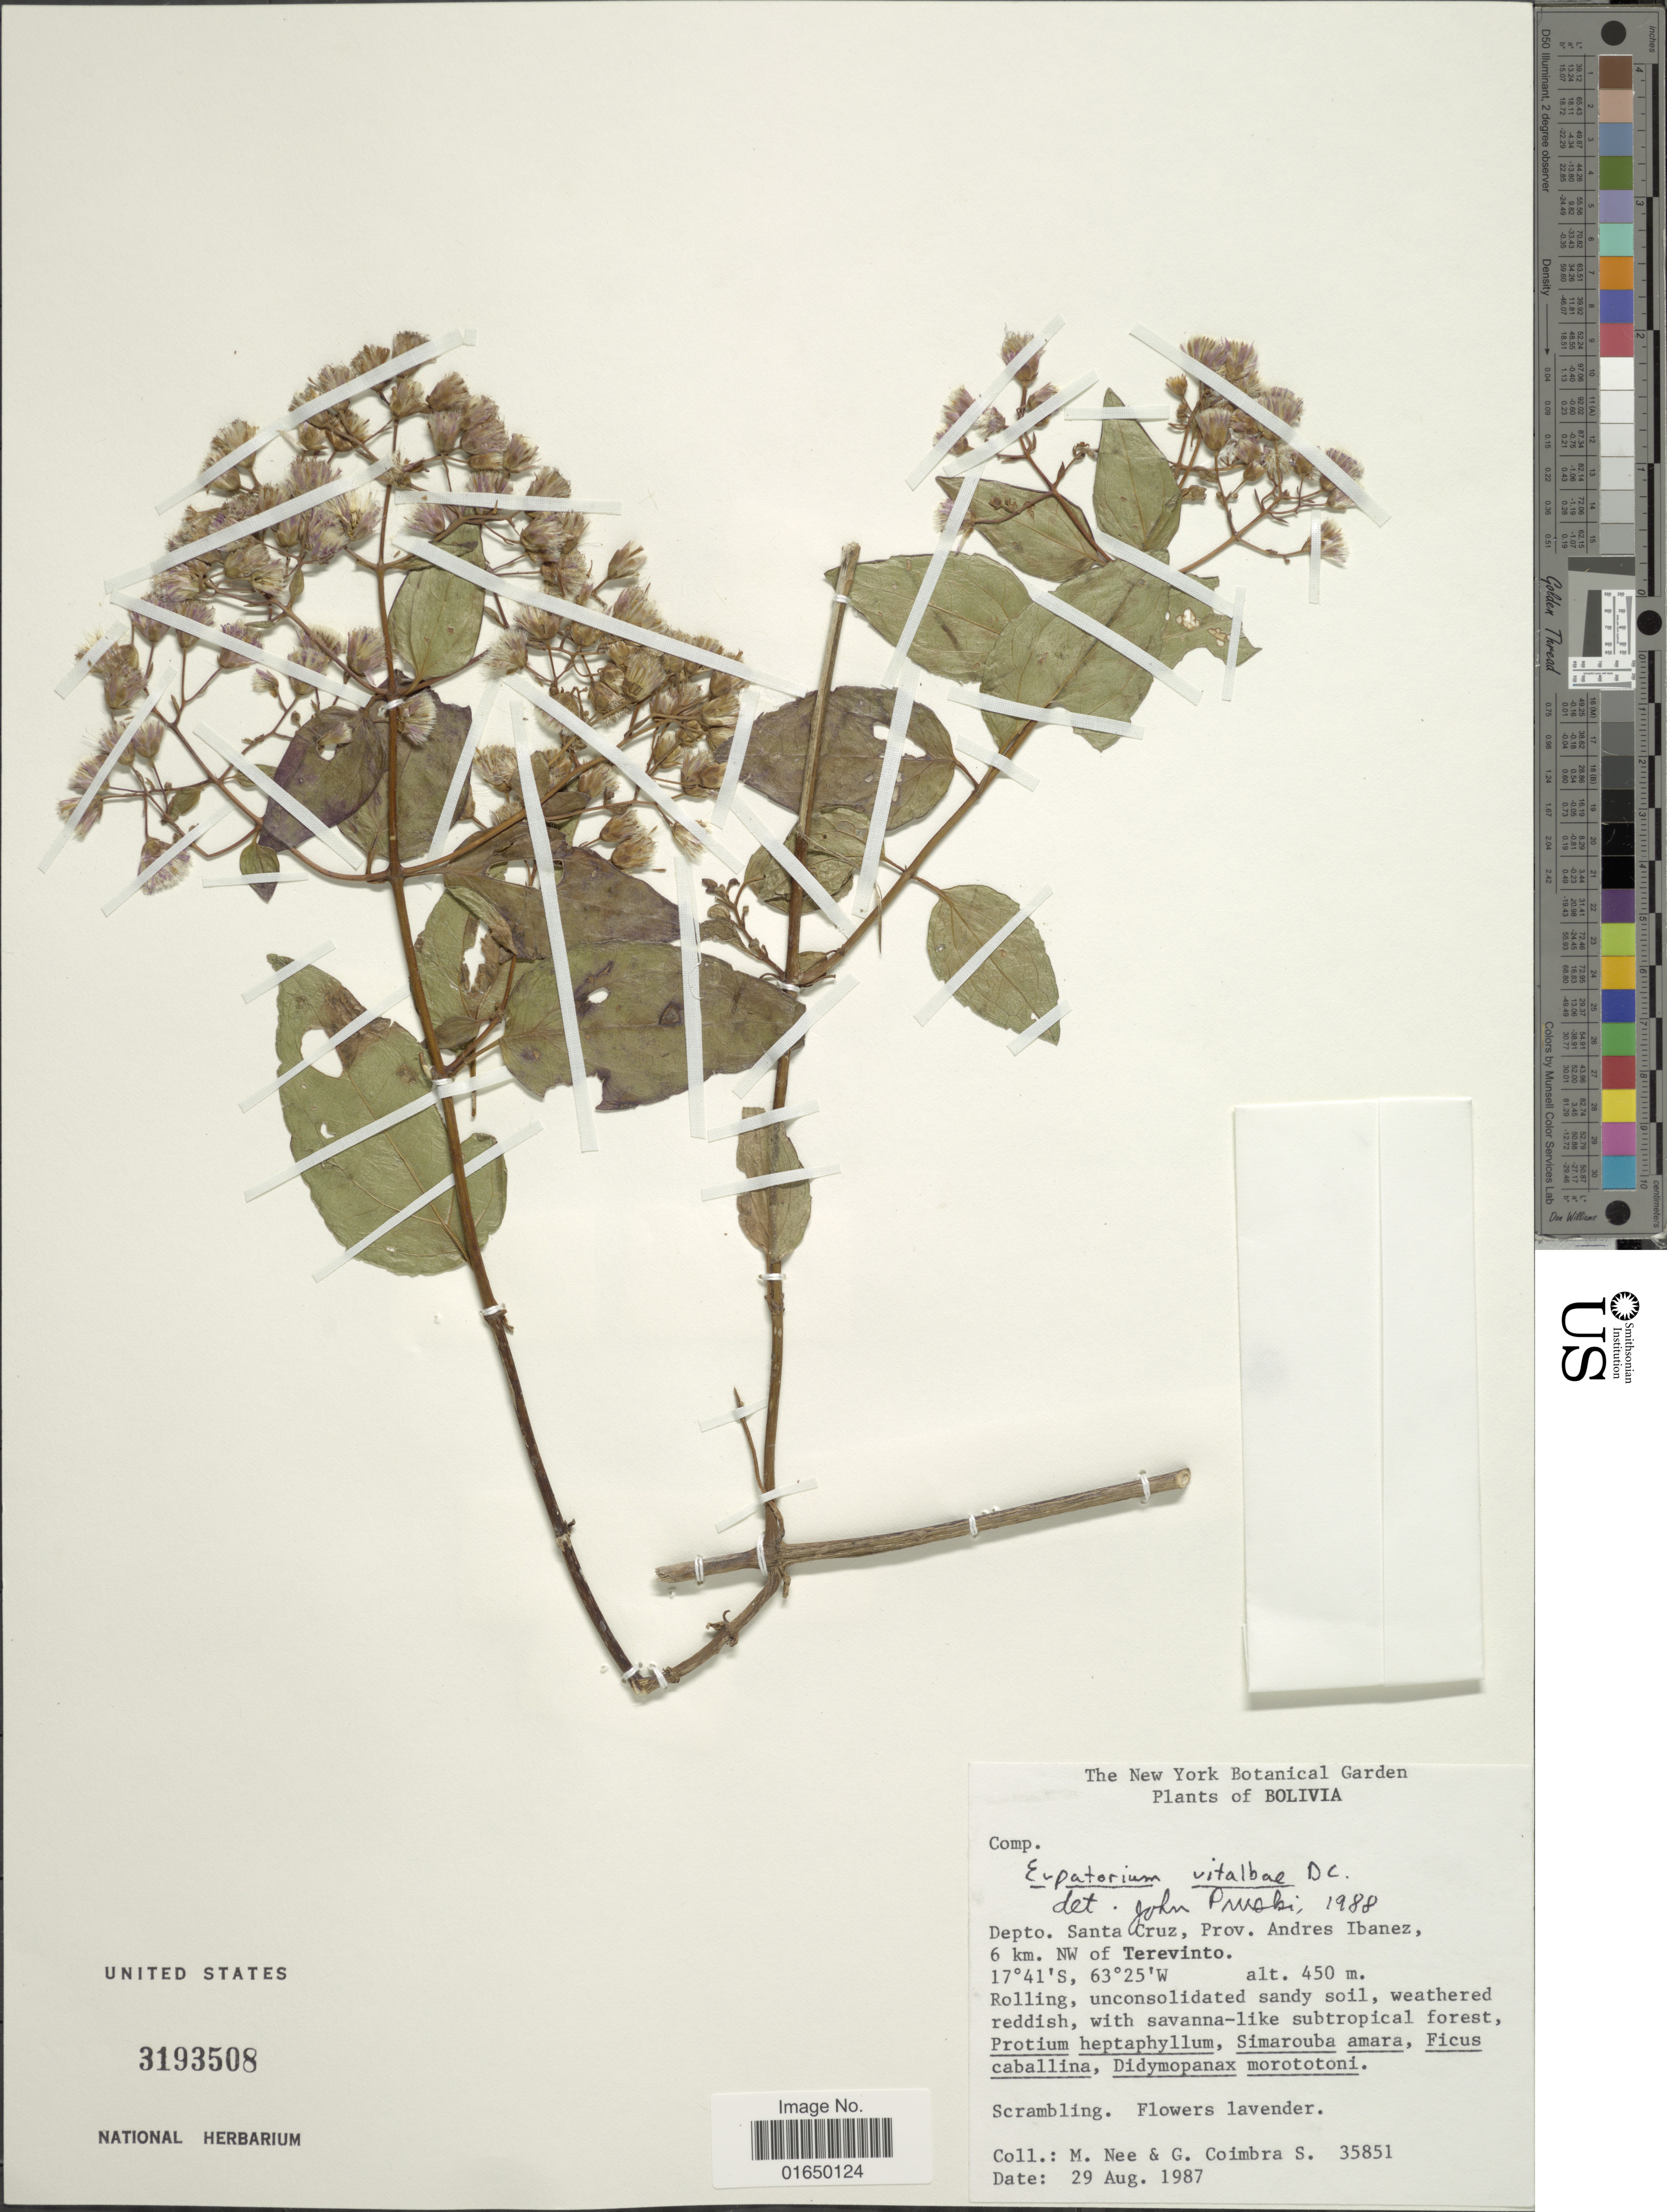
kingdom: Plantae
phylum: Tracheophyta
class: Magnoliopsida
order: Asterales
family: Asteraceae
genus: Heterocondylus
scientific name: Heterocondylus vitalbae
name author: (DC.) R.M. King & H. Rob.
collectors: M. Nee & G. Coimba S.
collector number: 35851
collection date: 1987-08-29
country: Bolivia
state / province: Santa Cruz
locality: Depto Santa Cruz, Prov. Andres Ibanes, 6 km NW of Terevinto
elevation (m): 450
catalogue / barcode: US 3193508